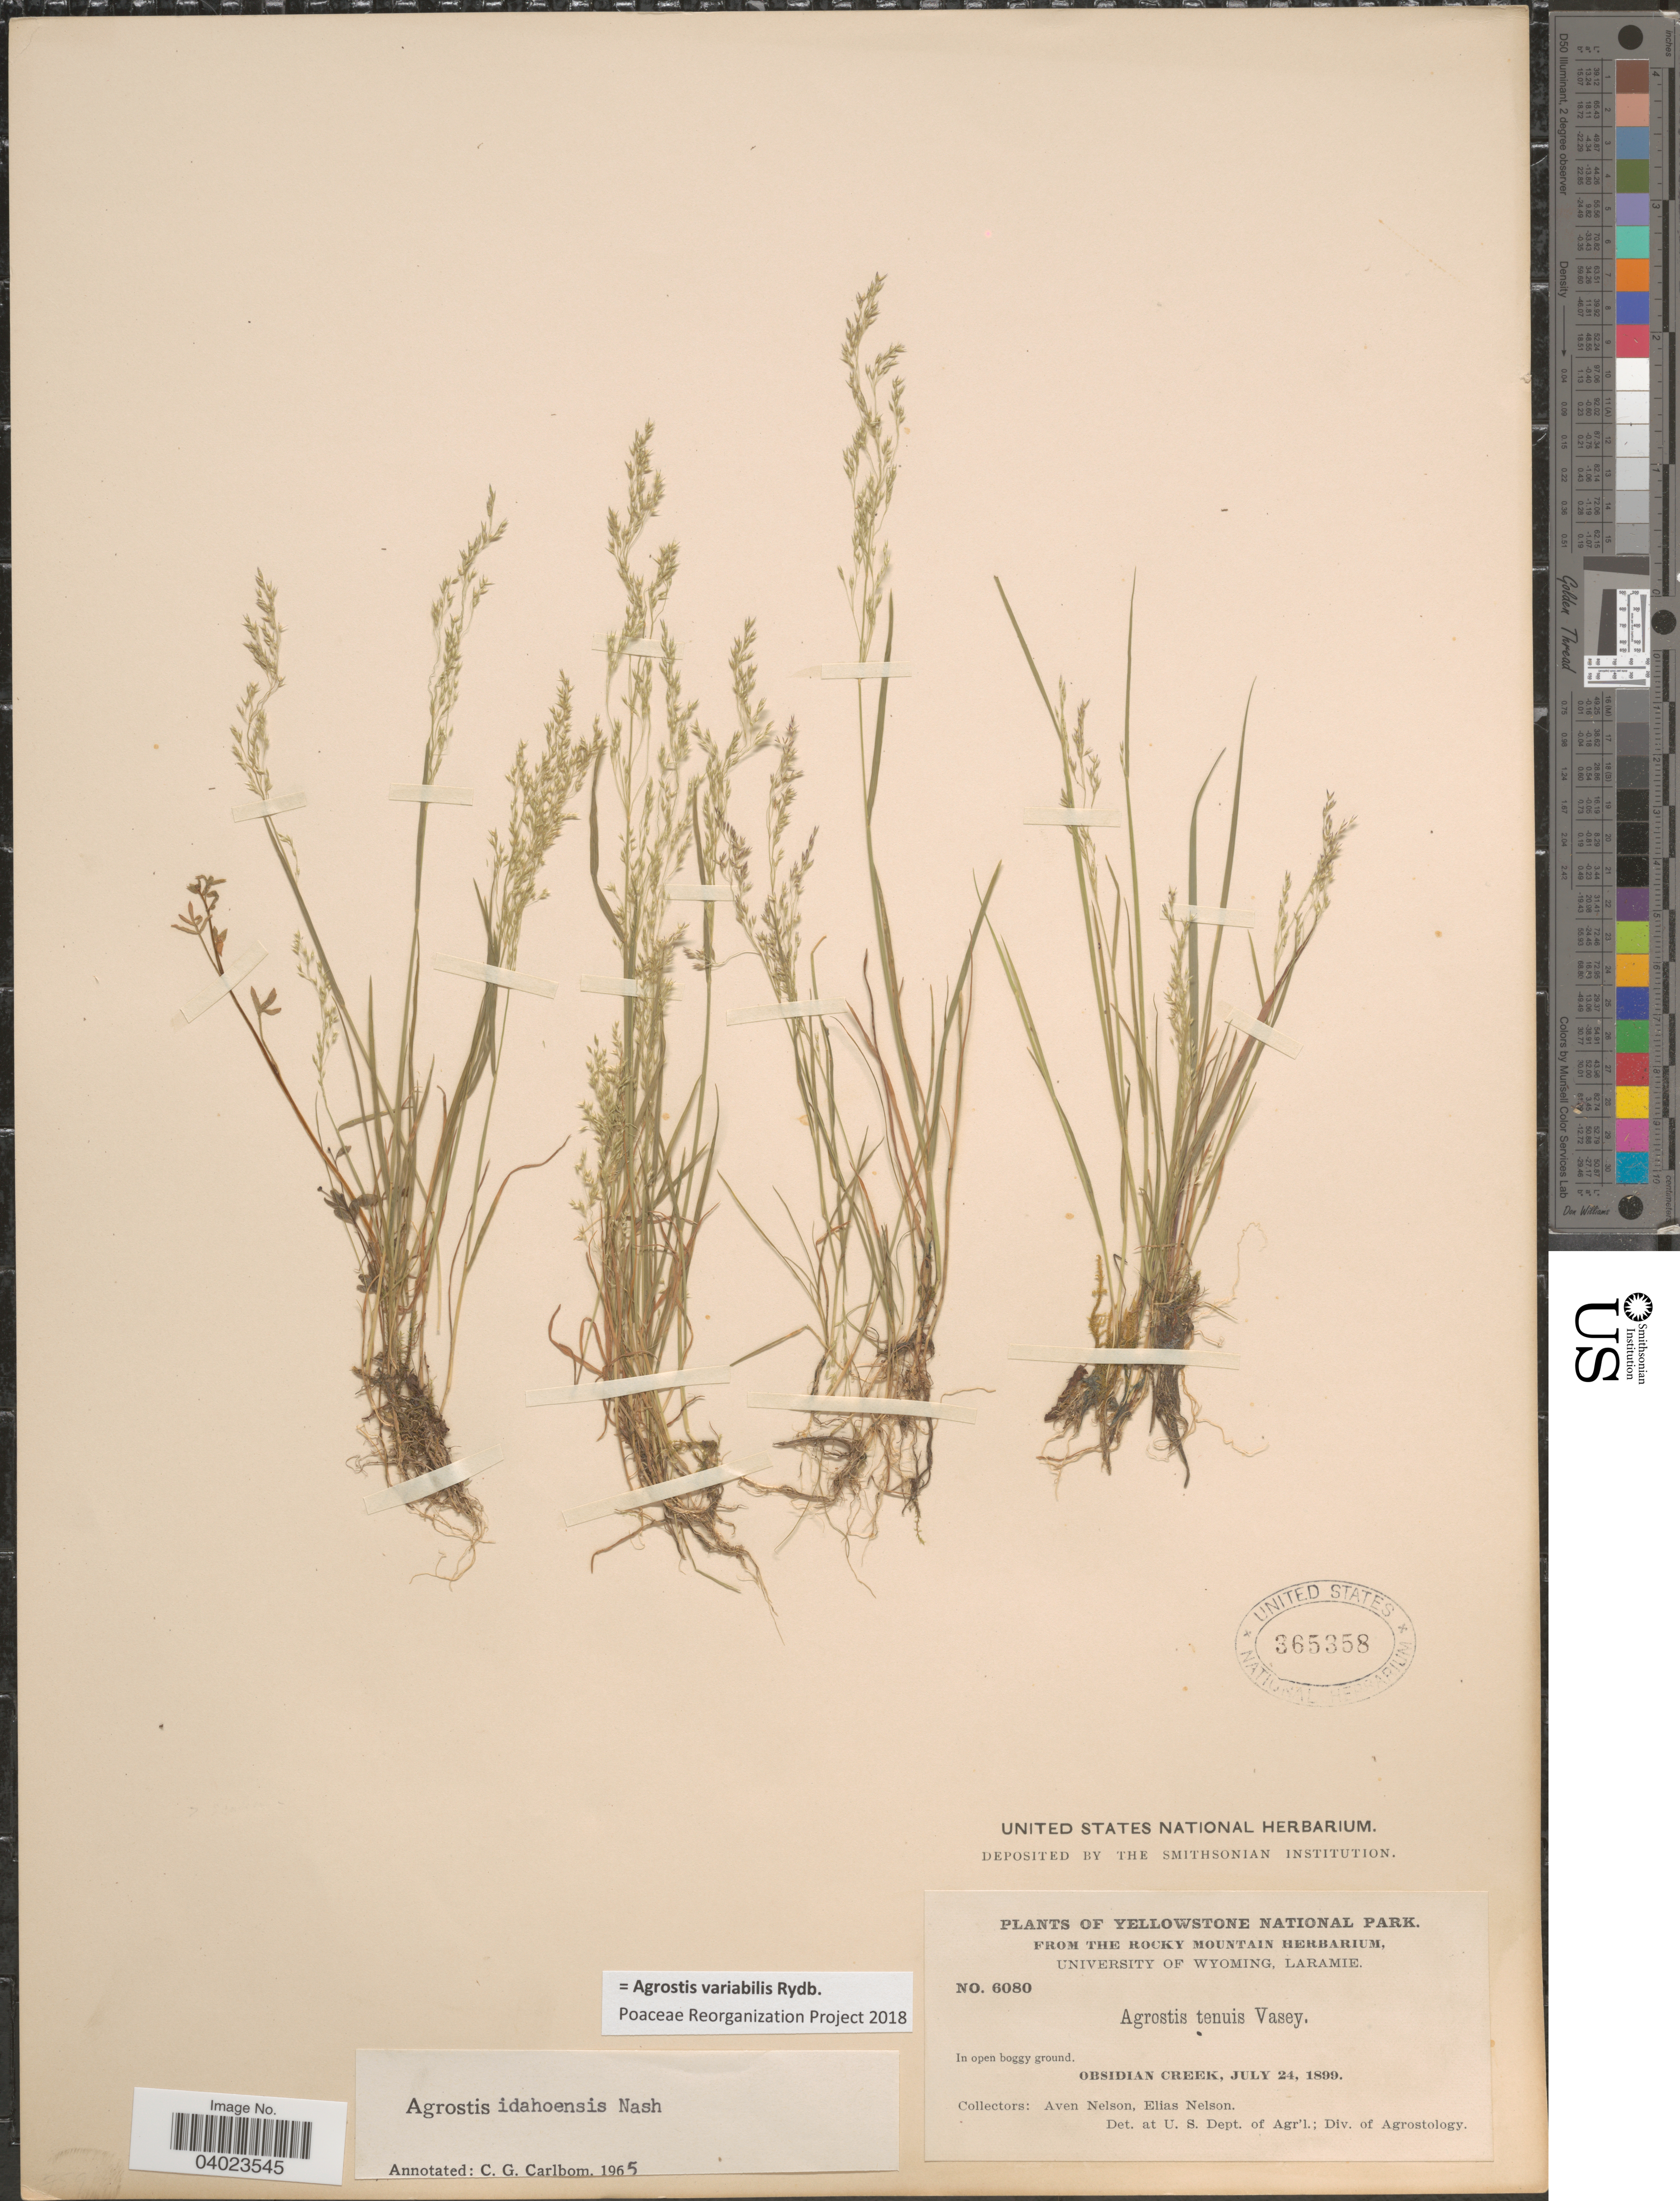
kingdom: Plantae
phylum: Tracheophyta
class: Liliopsida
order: Poales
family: Poaceae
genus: Agrostis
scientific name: Agrostis variabilis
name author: Rydb.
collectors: A. Nelson & E. Nelson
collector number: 6080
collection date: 1899-07-24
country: United States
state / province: Wyoming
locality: Yellowstone National Park. Obsidian Creek.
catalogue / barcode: US 365358